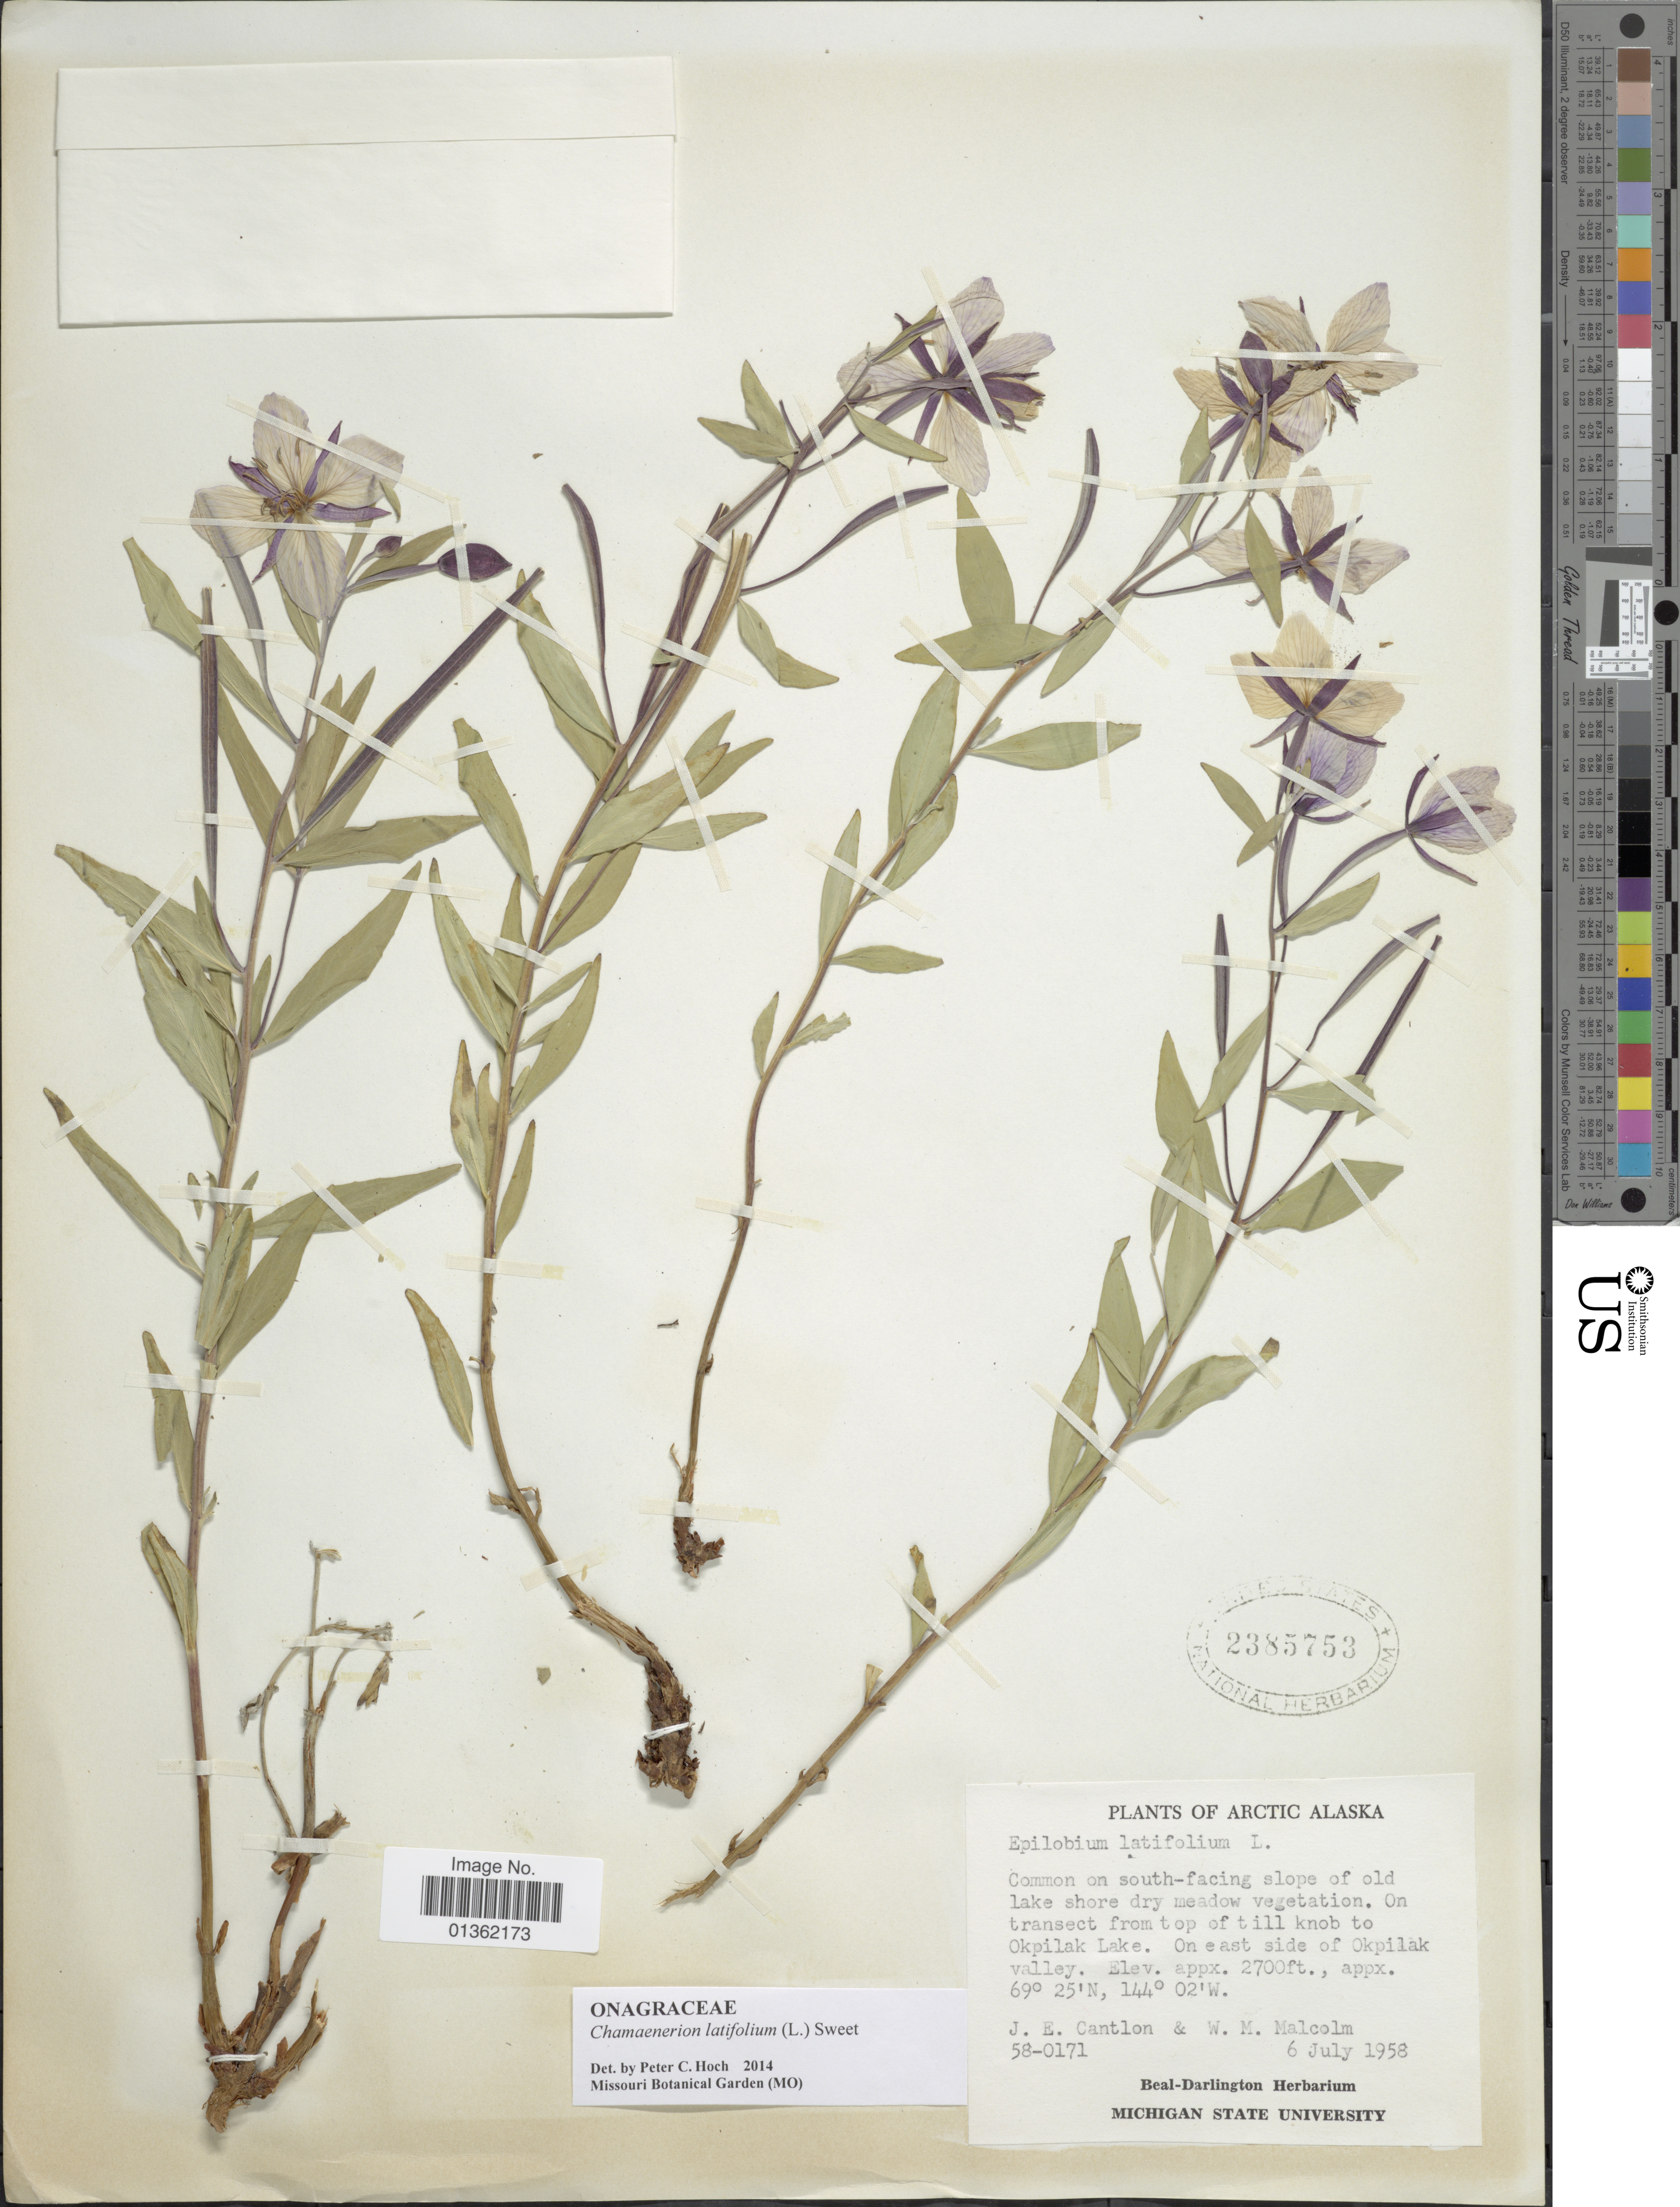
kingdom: Plantae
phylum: Tracheophyta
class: Magnoliopsida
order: Myrtales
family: Onagraceae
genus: Chamaenerion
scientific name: Chamaenerion latifolium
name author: (L.) Th. Fr. & Lange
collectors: J. Cantlon & W. Malcolm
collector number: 58-0171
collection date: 1958-07-06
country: United States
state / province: Alaska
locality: Arctic Alaska. On transect from top of till knob to Okpilak Lake. On east side of Okpilak valley.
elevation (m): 823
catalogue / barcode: US 2385753